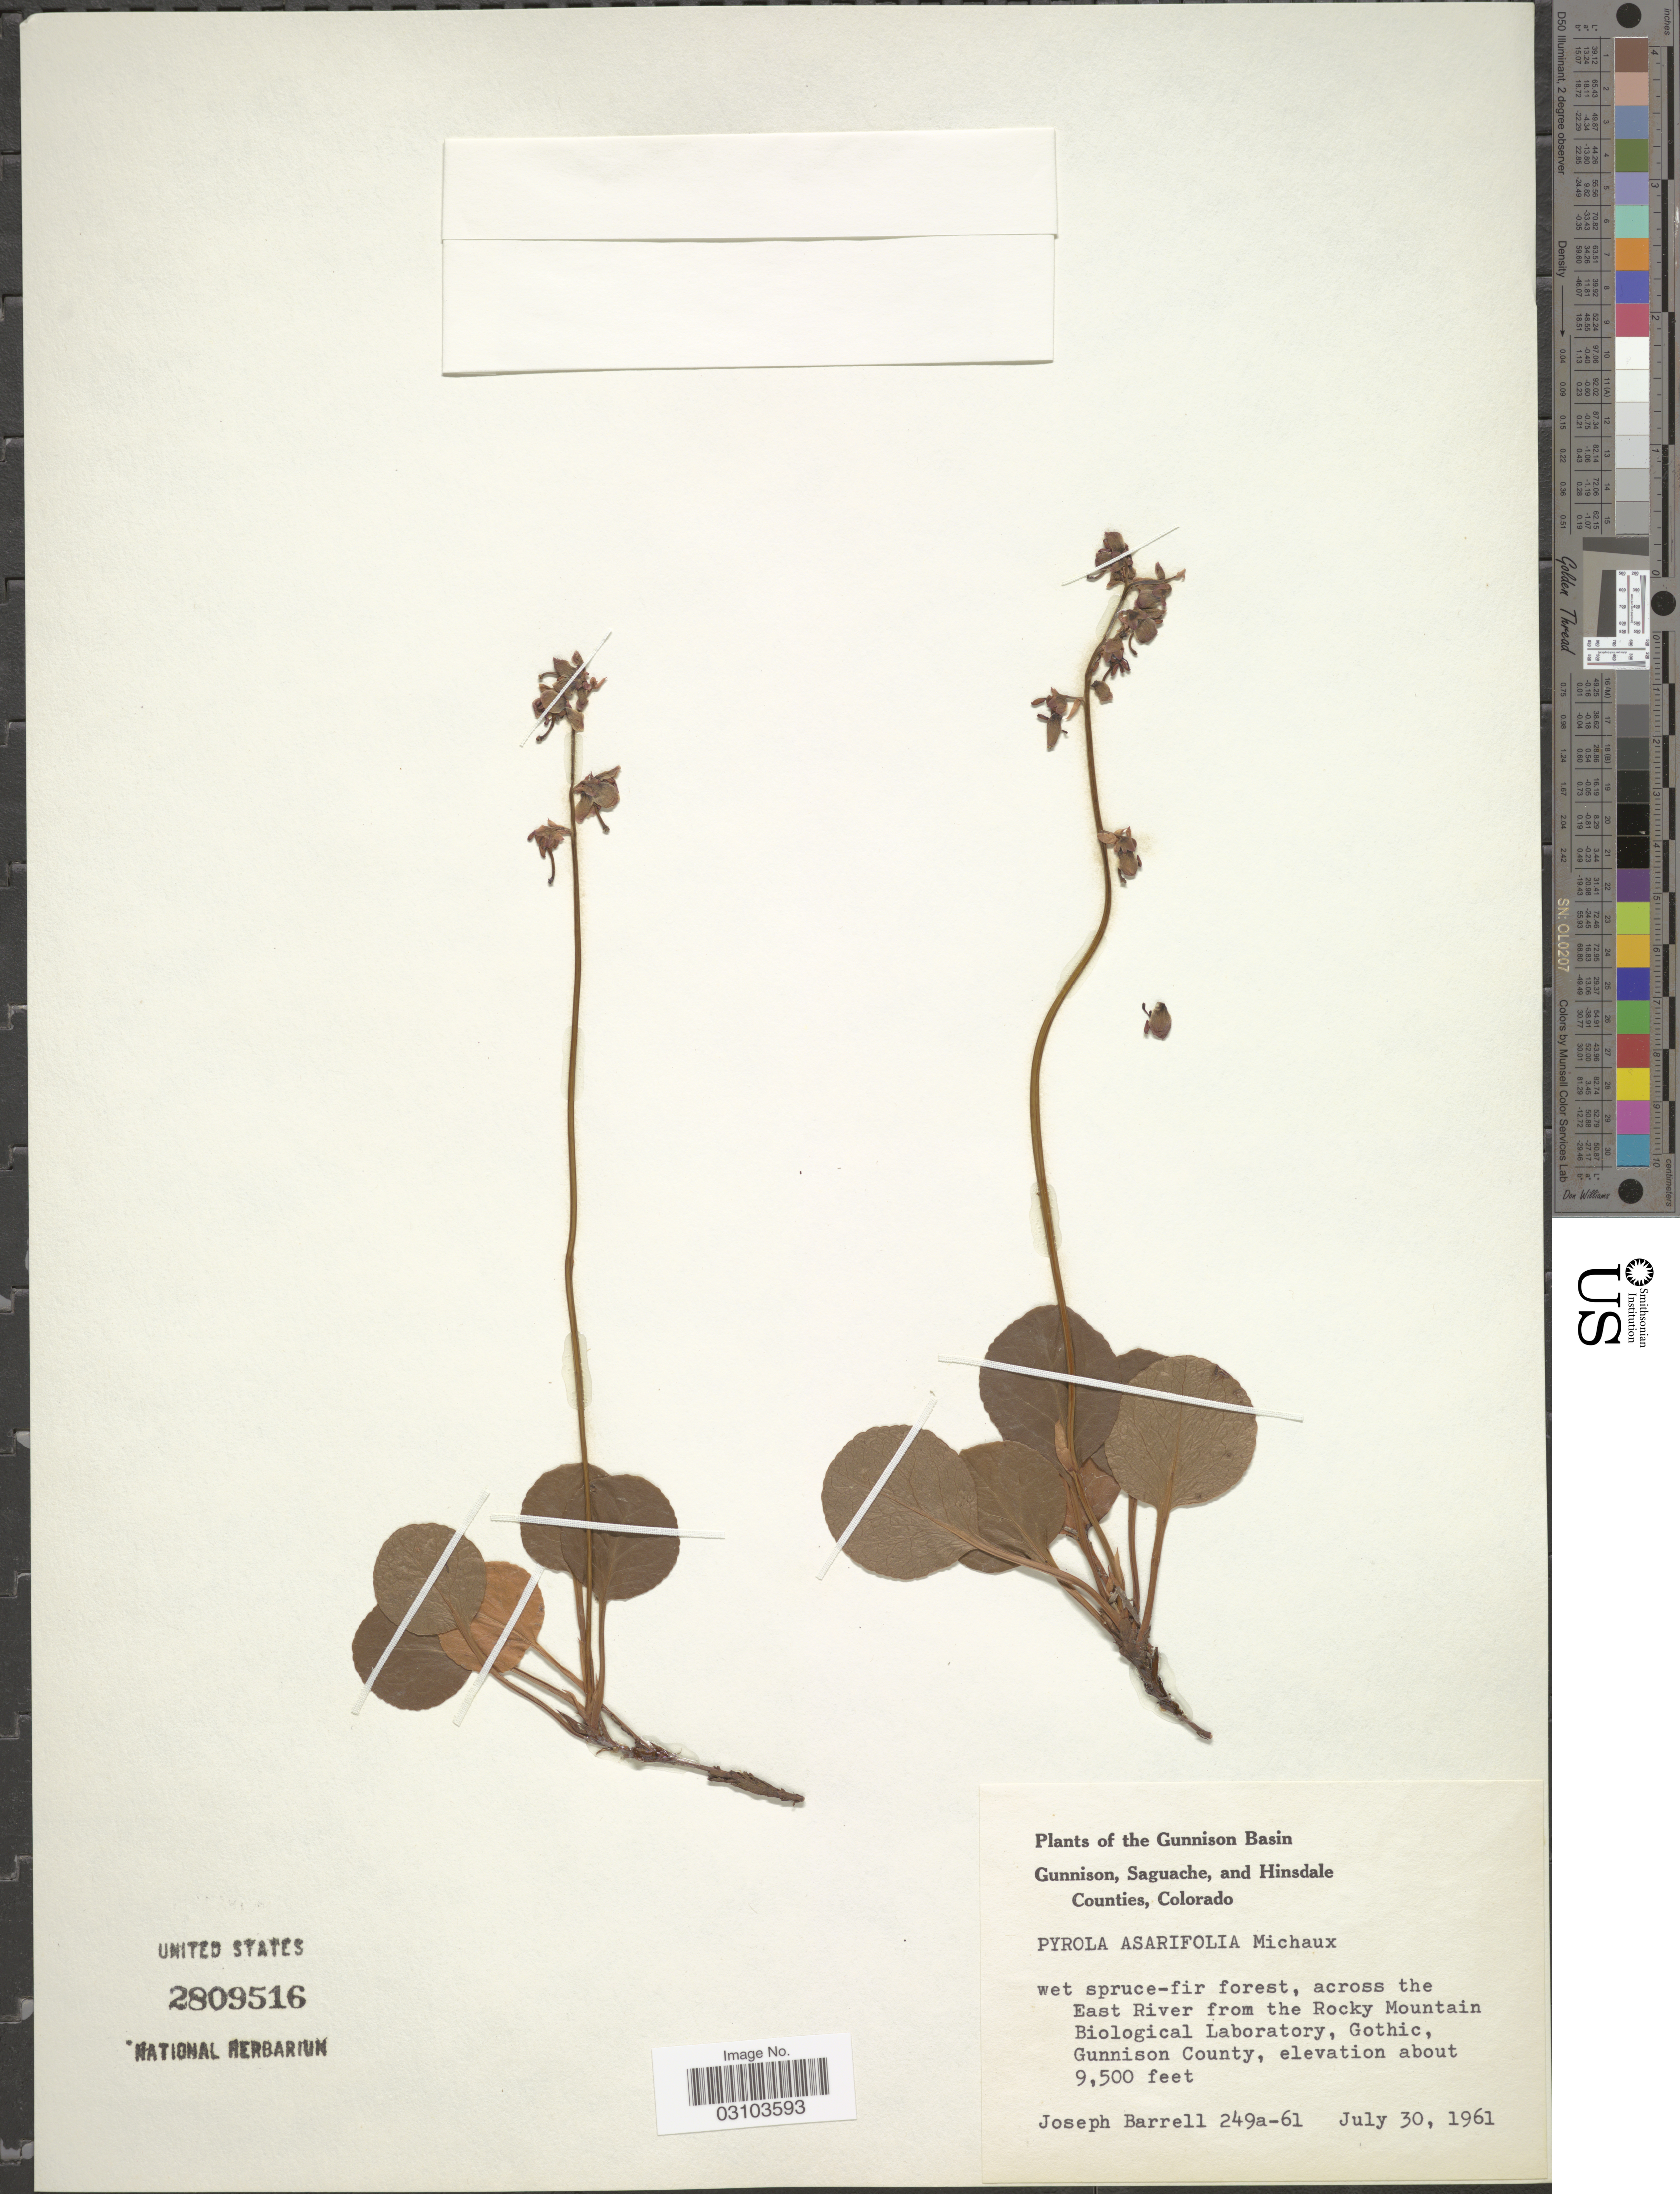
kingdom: Plantae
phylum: Tracheophyta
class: Magnoliopsida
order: Ericales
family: Ericaceae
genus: Pyrola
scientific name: Pyrola asarifolia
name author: Michx.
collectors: J. Barrell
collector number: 249a-61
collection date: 1961-07-30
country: United States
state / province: Colorado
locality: The Gunnison Basin, across the East River from the Rocky Mountain Biological Laboratory, Gothic, Gunnison County.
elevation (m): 2896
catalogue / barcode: US 2809516